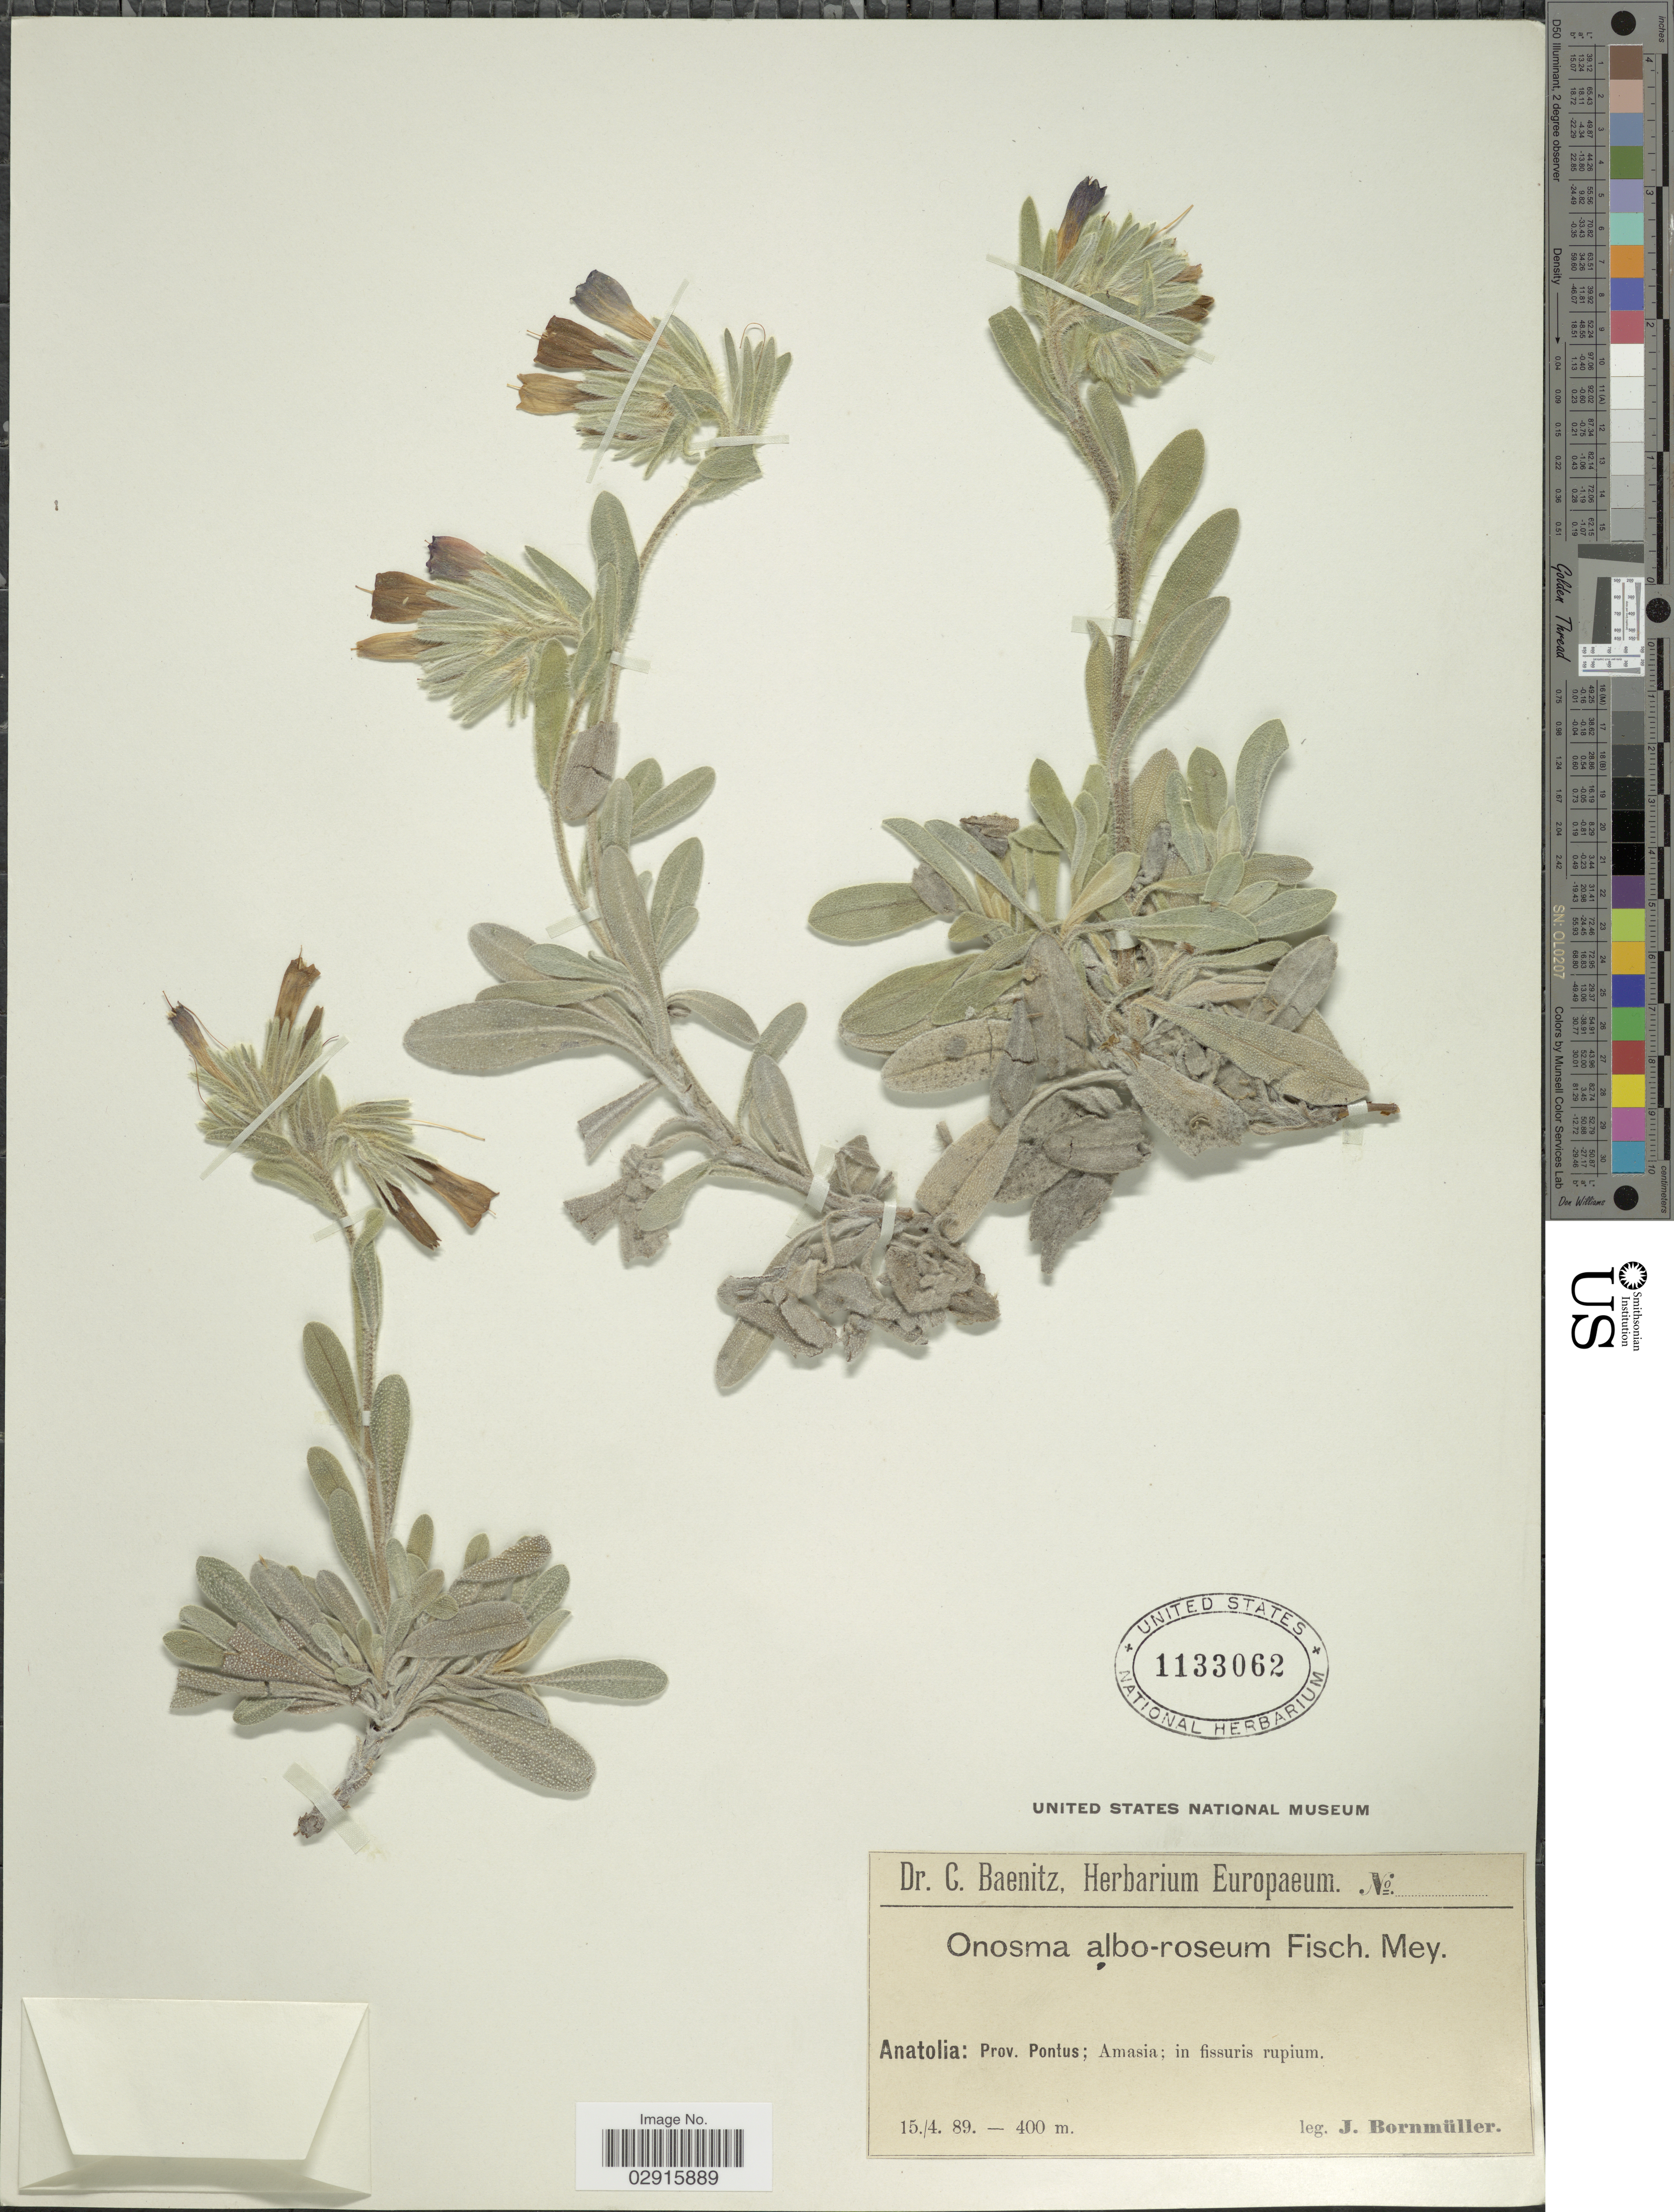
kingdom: Plantae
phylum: Tracheophyta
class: Magnoliopsida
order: Boraginales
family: Boraginaceae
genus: Onosma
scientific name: Onosma albo-roseum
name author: Fisch. & C.A. Mey.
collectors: J. Bornmüller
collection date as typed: Transcribed d/m/y: 15/4/89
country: Turkey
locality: Anatolia, Prov. Pontus, Amasia.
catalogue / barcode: US 1133062